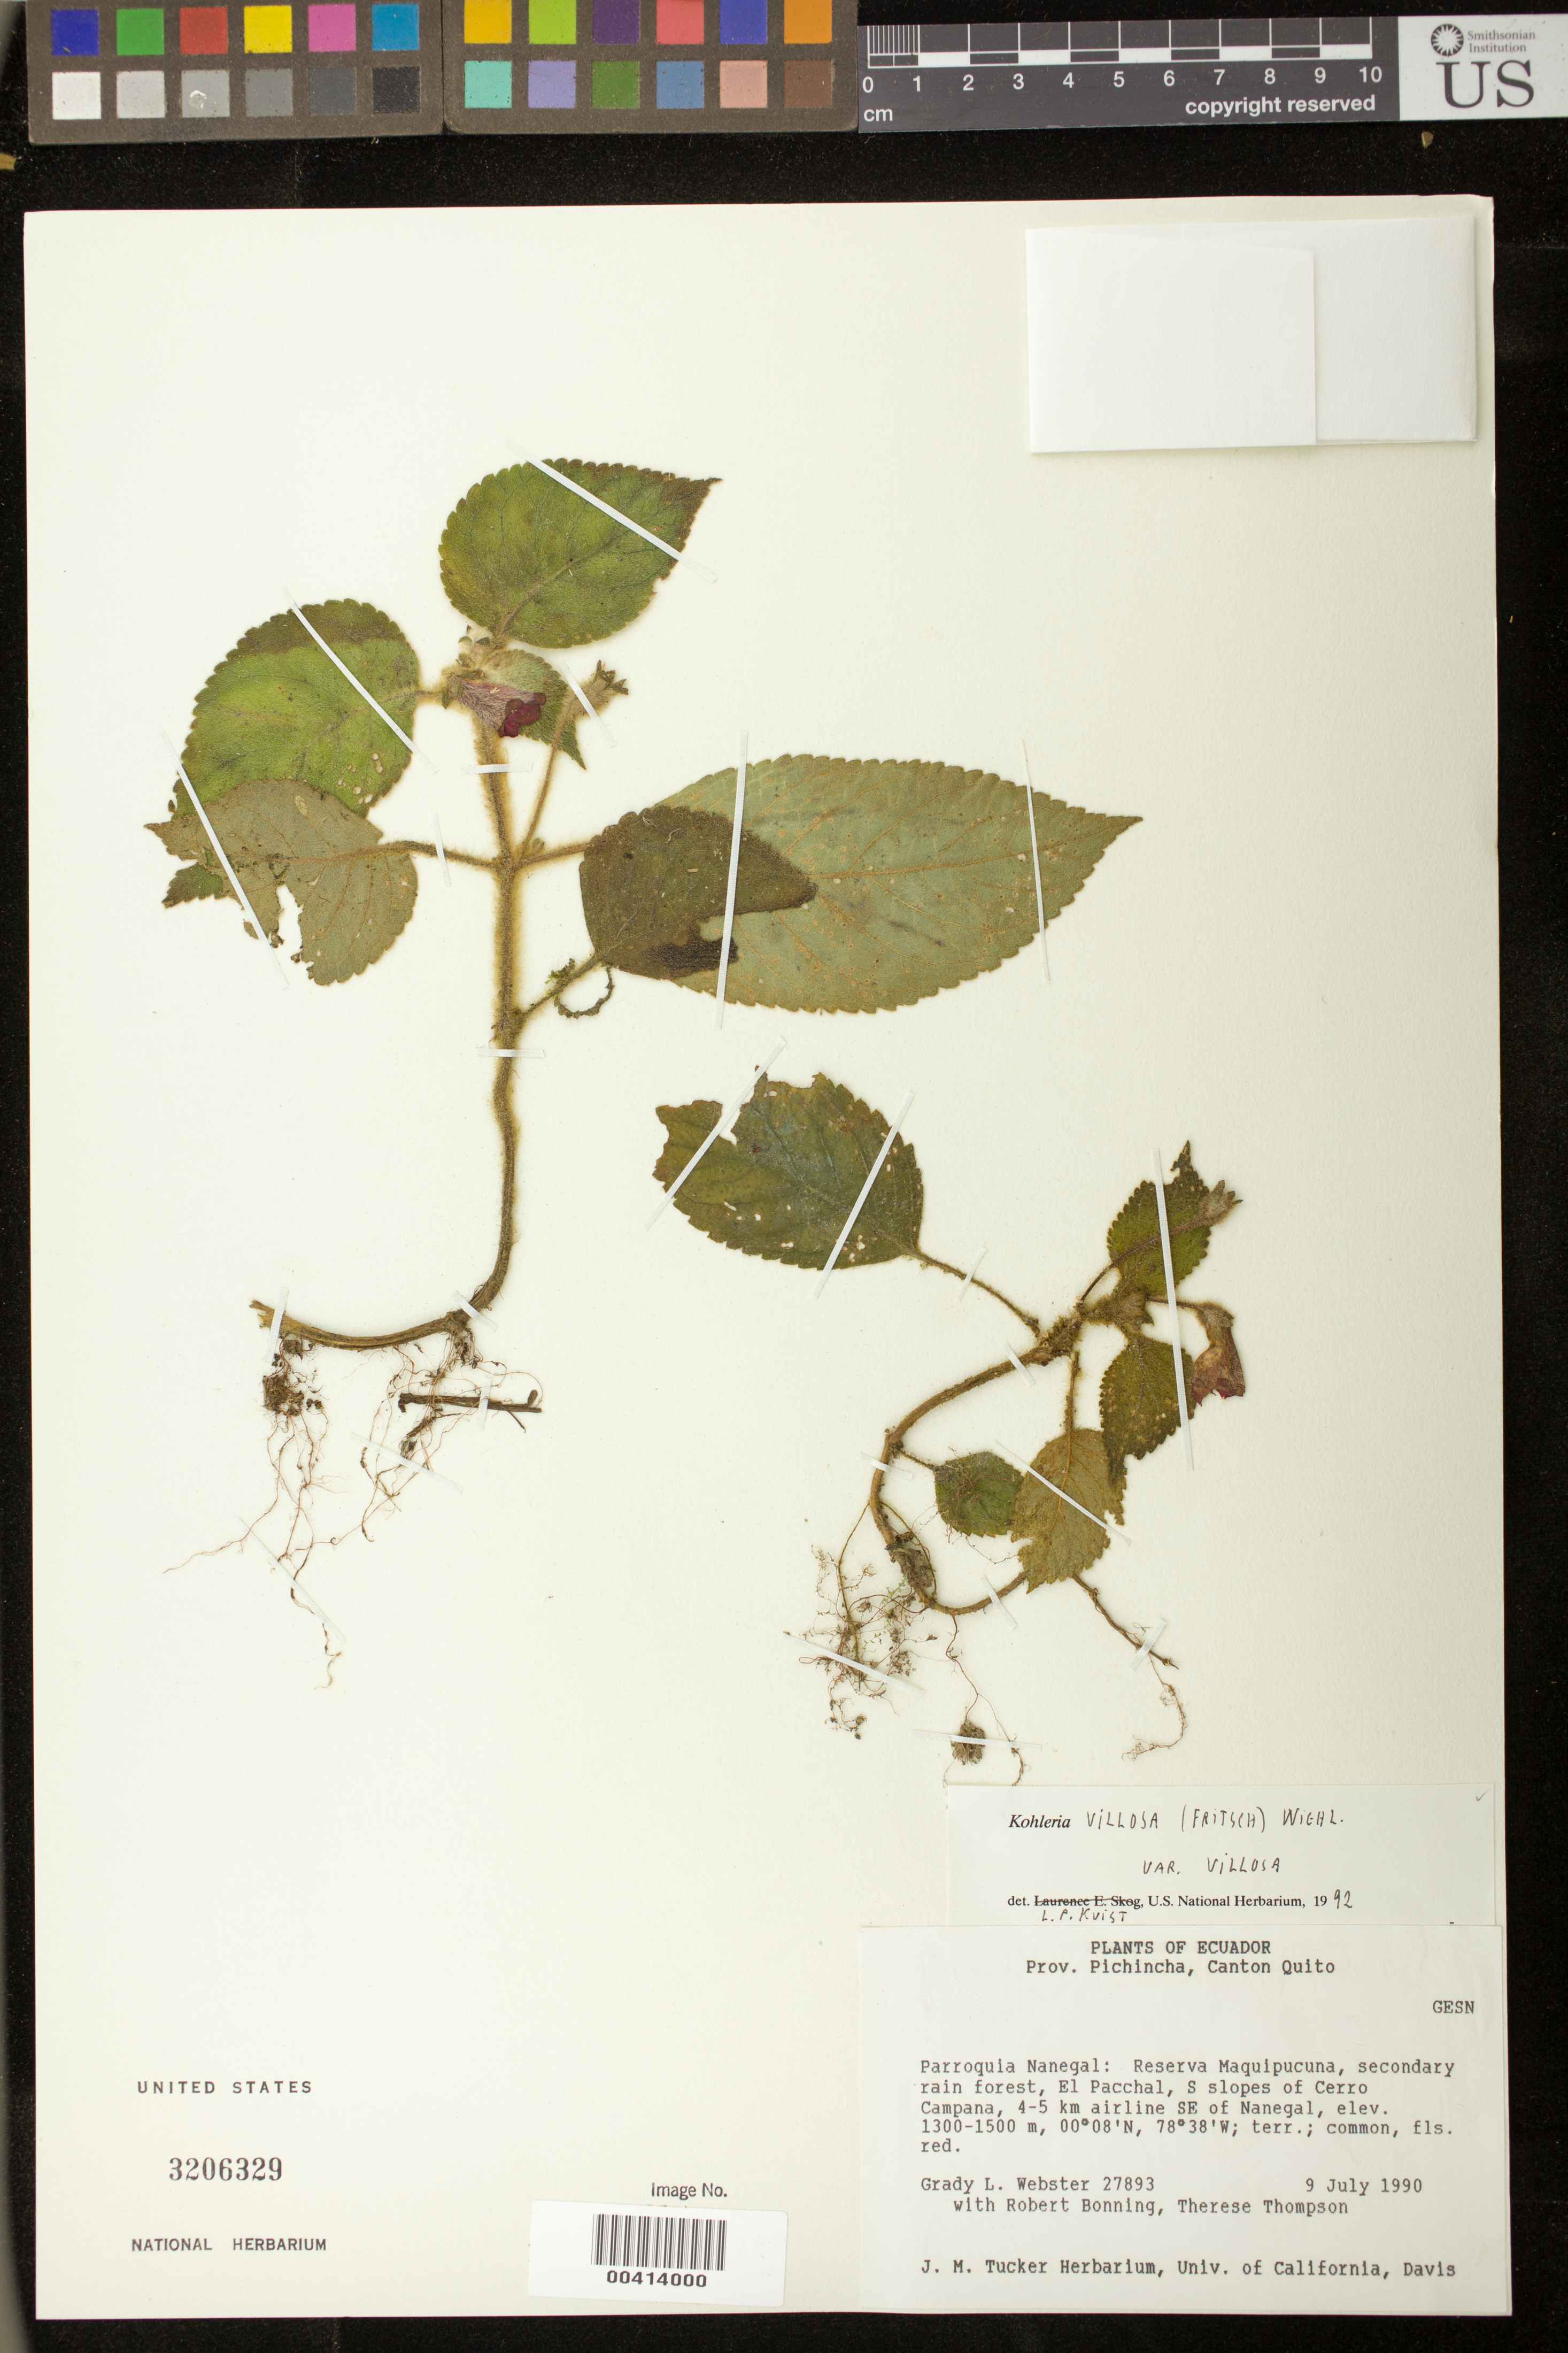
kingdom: Plantae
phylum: Tracheophyta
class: Magnoliopsida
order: Lamiales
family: Gesneriaceae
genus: Kohleria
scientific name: Kohleria villosa var. villosa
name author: (Fritsch) Wiehler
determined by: Skog, Laurence E.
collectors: G. L. Webster, R. Bonning & T. Thompson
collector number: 27893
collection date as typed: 09 Jul 1990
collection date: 1990-07-09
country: Ecuador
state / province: Pichincha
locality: Canton Quito, Parroquia Nanegal: Reserva Maquipucuna, El Pacchal, S slopes of Cerro Campana, 4-5 km airline SE of Nanegal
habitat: Secondary rain forest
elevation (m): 1300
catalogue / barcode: US 3206329